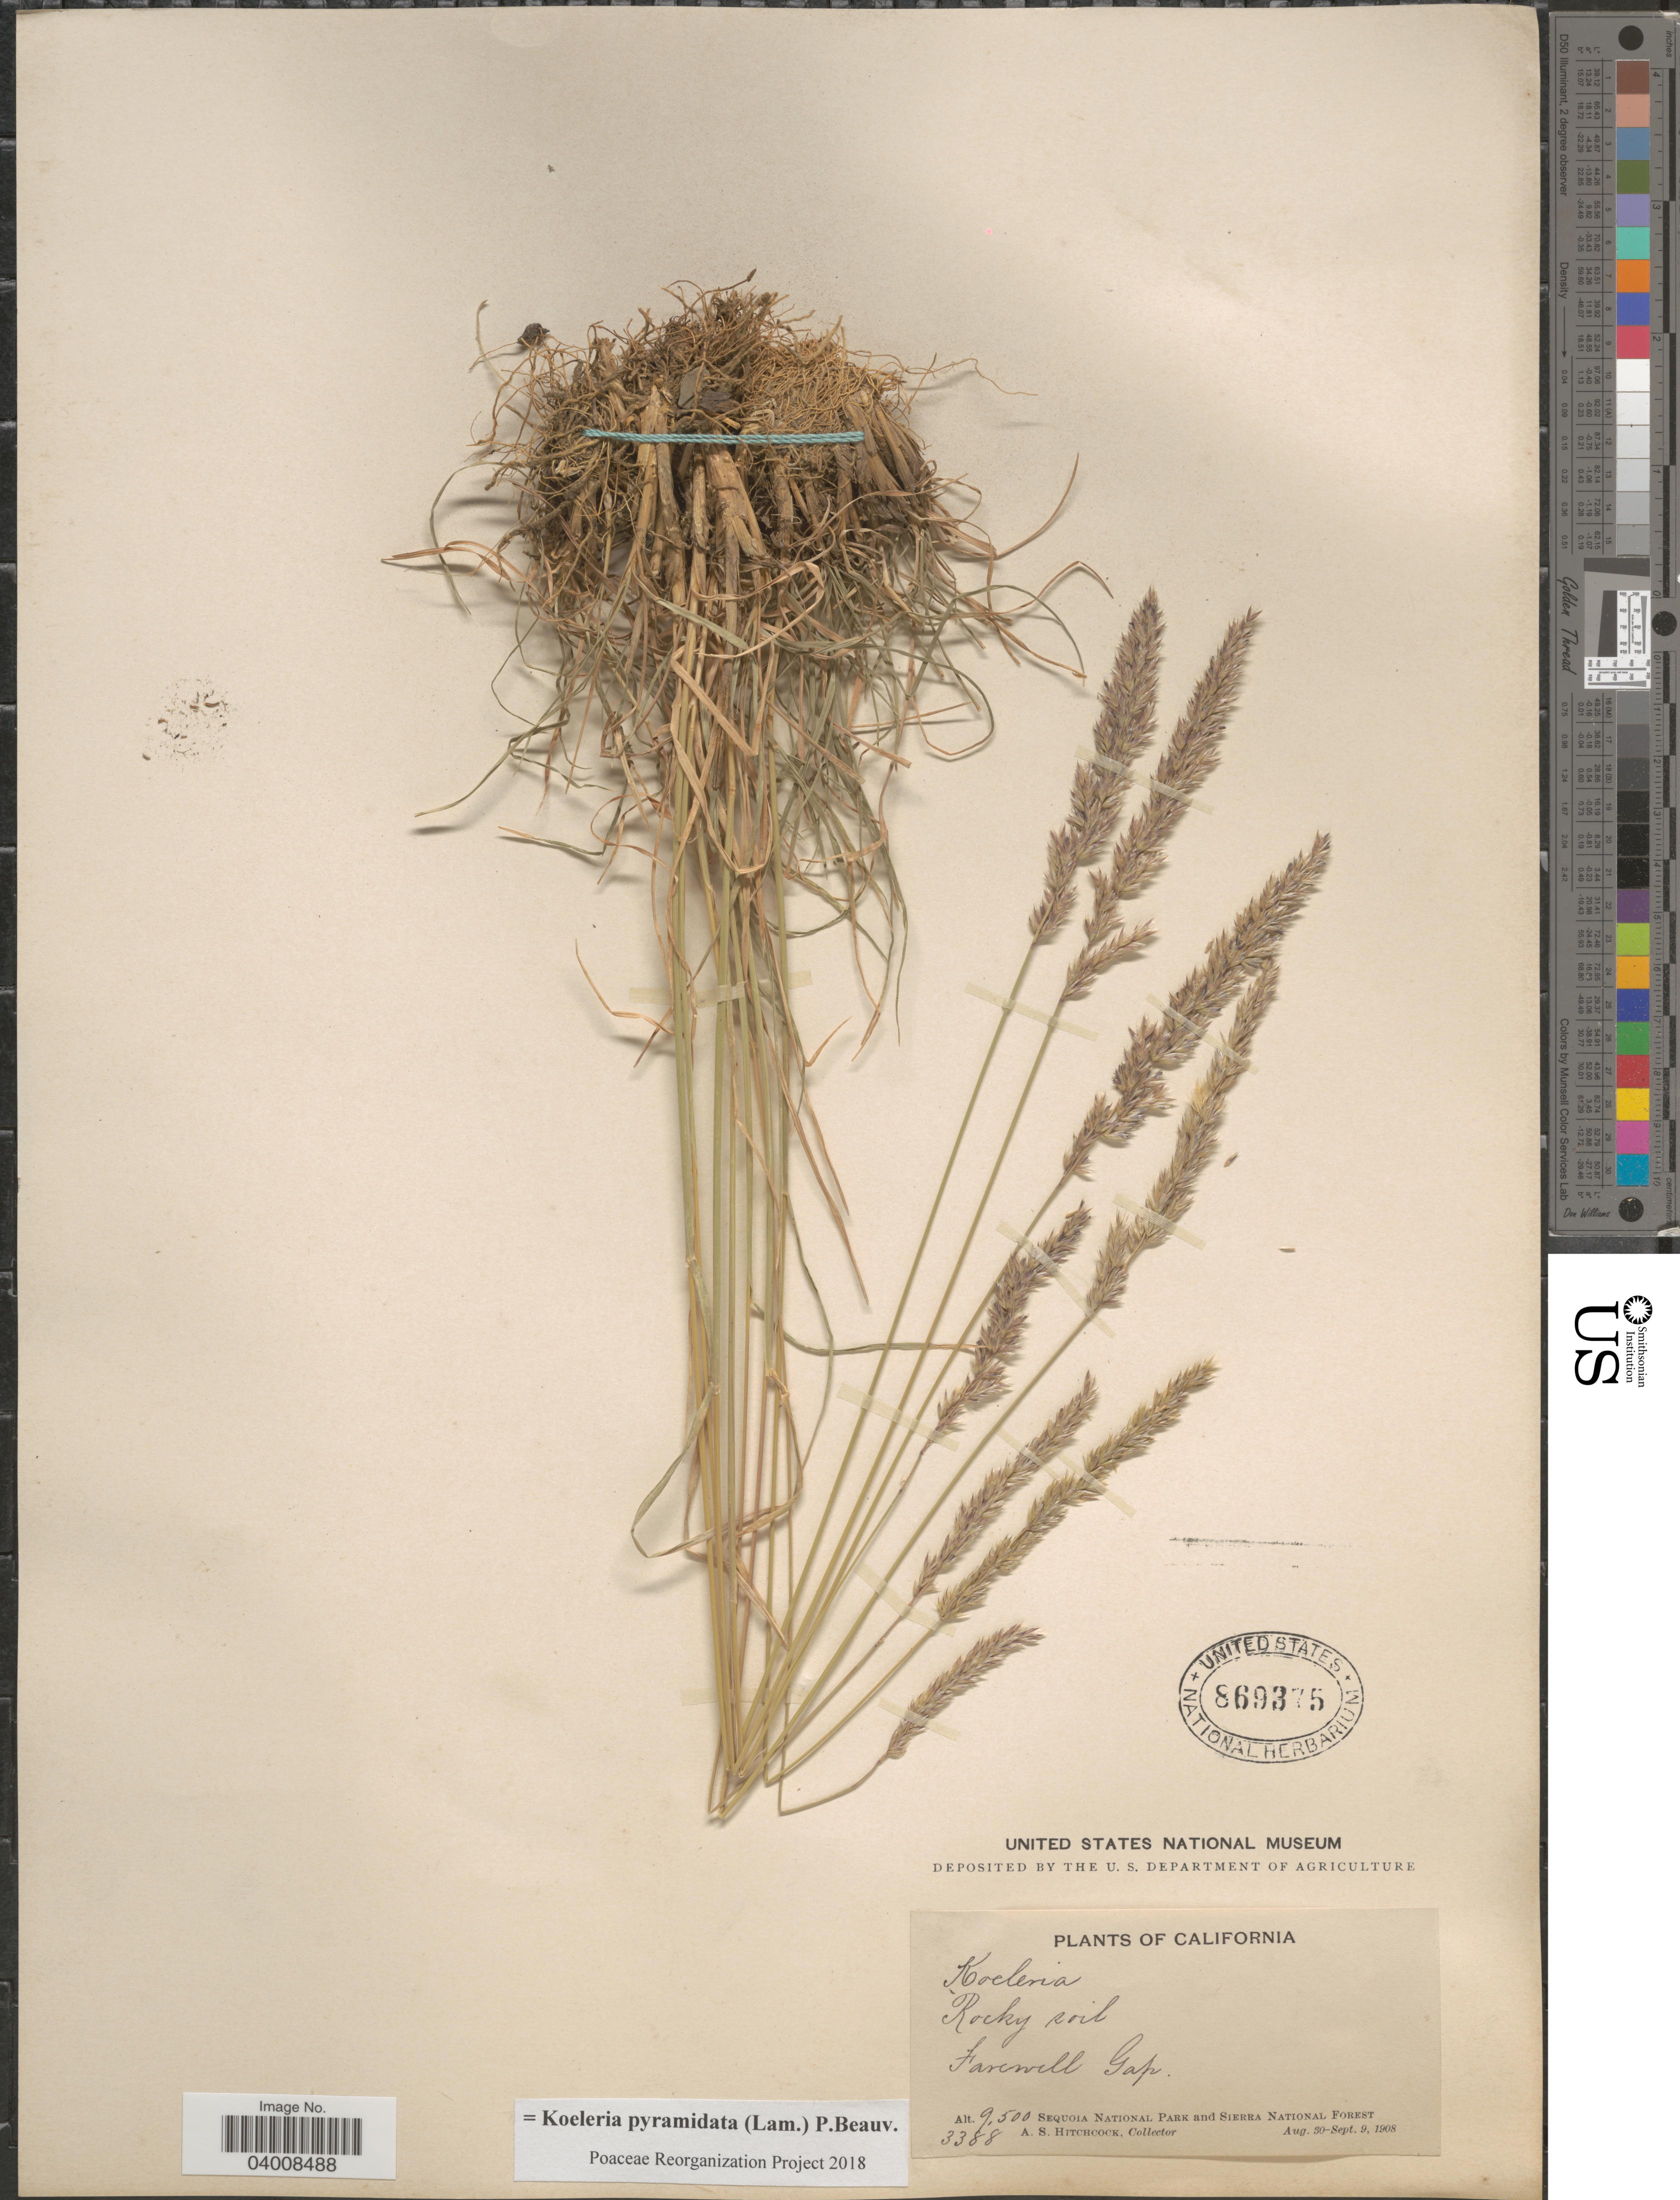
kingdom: Plantae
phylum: Tracheophyta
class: Liliopsida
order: Poales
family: Poaceae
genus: Koeleria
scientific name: Koeleria pyramidata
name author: (Lam.) P. Beauv.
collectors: A. S. Hitchcock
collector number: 3388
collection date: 1908-08-30/1908-09-09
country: United States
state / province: California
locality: Rocky soil. Farewell Gap. Sequoia National Park and Sierra National Forest.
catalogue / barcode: US 869375